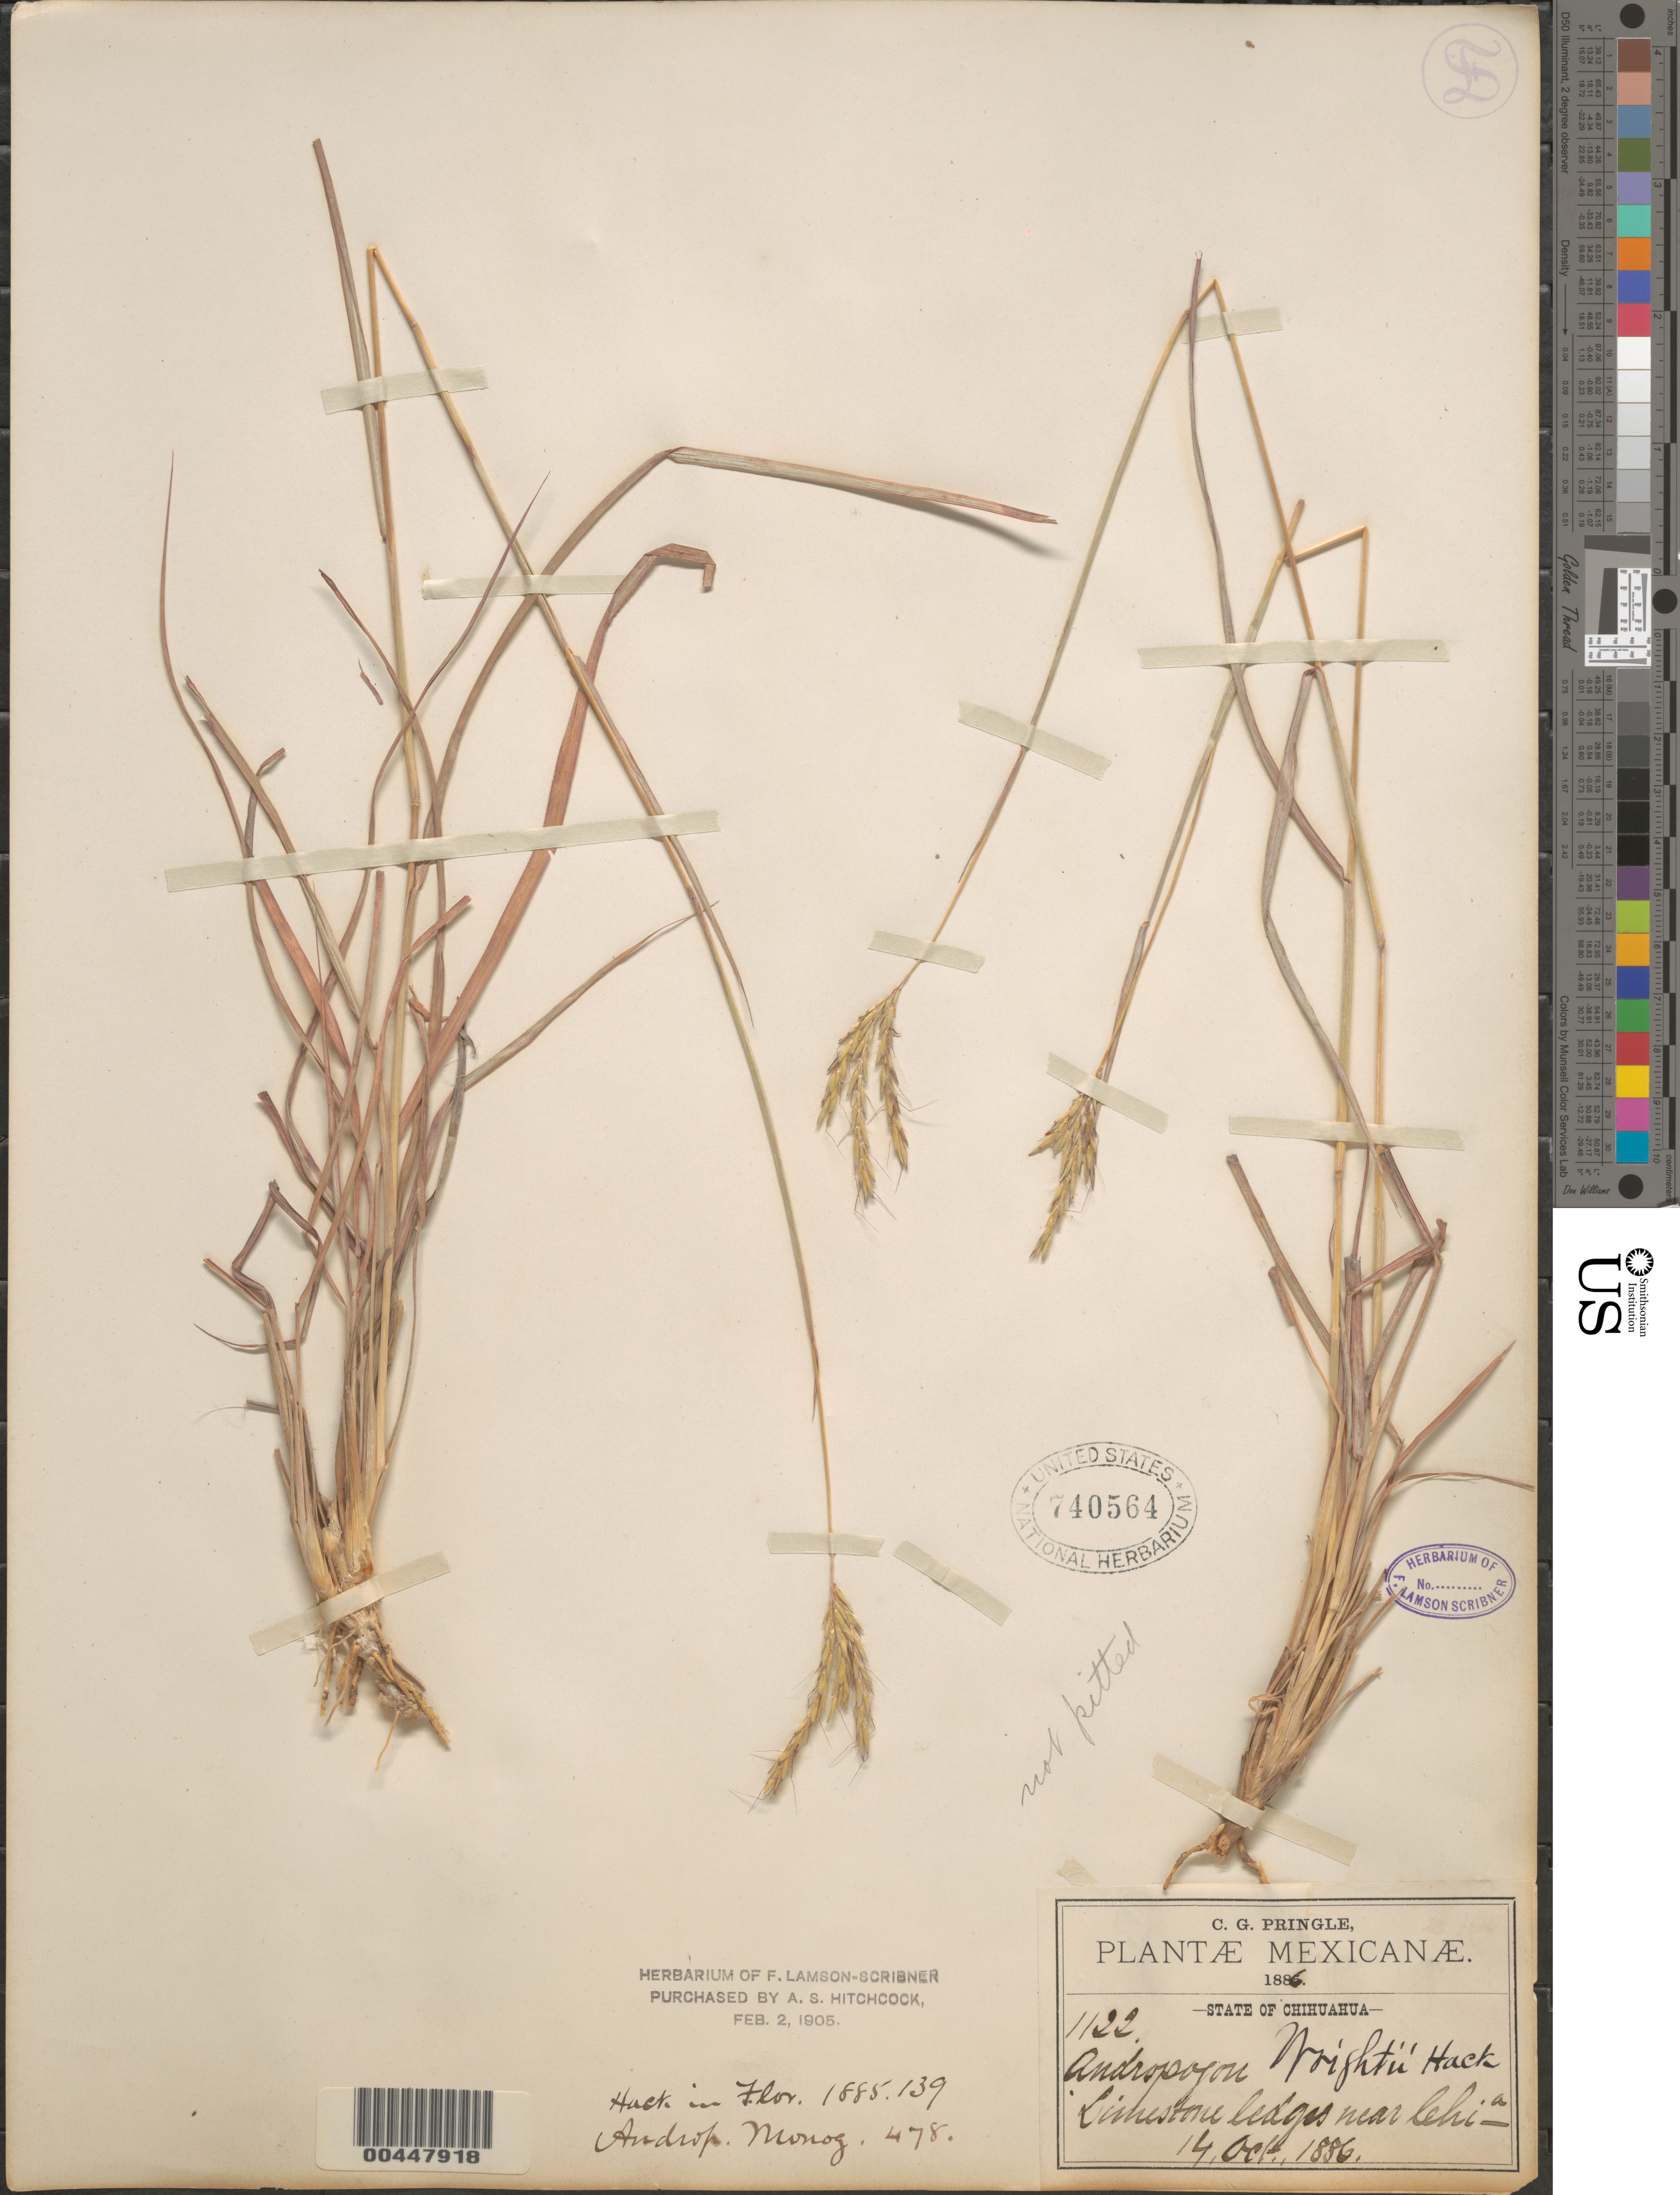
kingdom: Plantae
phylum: Tracheophyta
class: Liliopsida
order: Poales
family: Poaceae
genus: Andropogon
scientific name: Andropogon wrightii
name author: Hack.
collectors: C. G. Pringle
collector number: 1122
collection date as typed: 14 Oct 1886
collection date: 1886-10-14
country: Mexico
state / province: Chihuahua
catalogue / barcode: US 740564